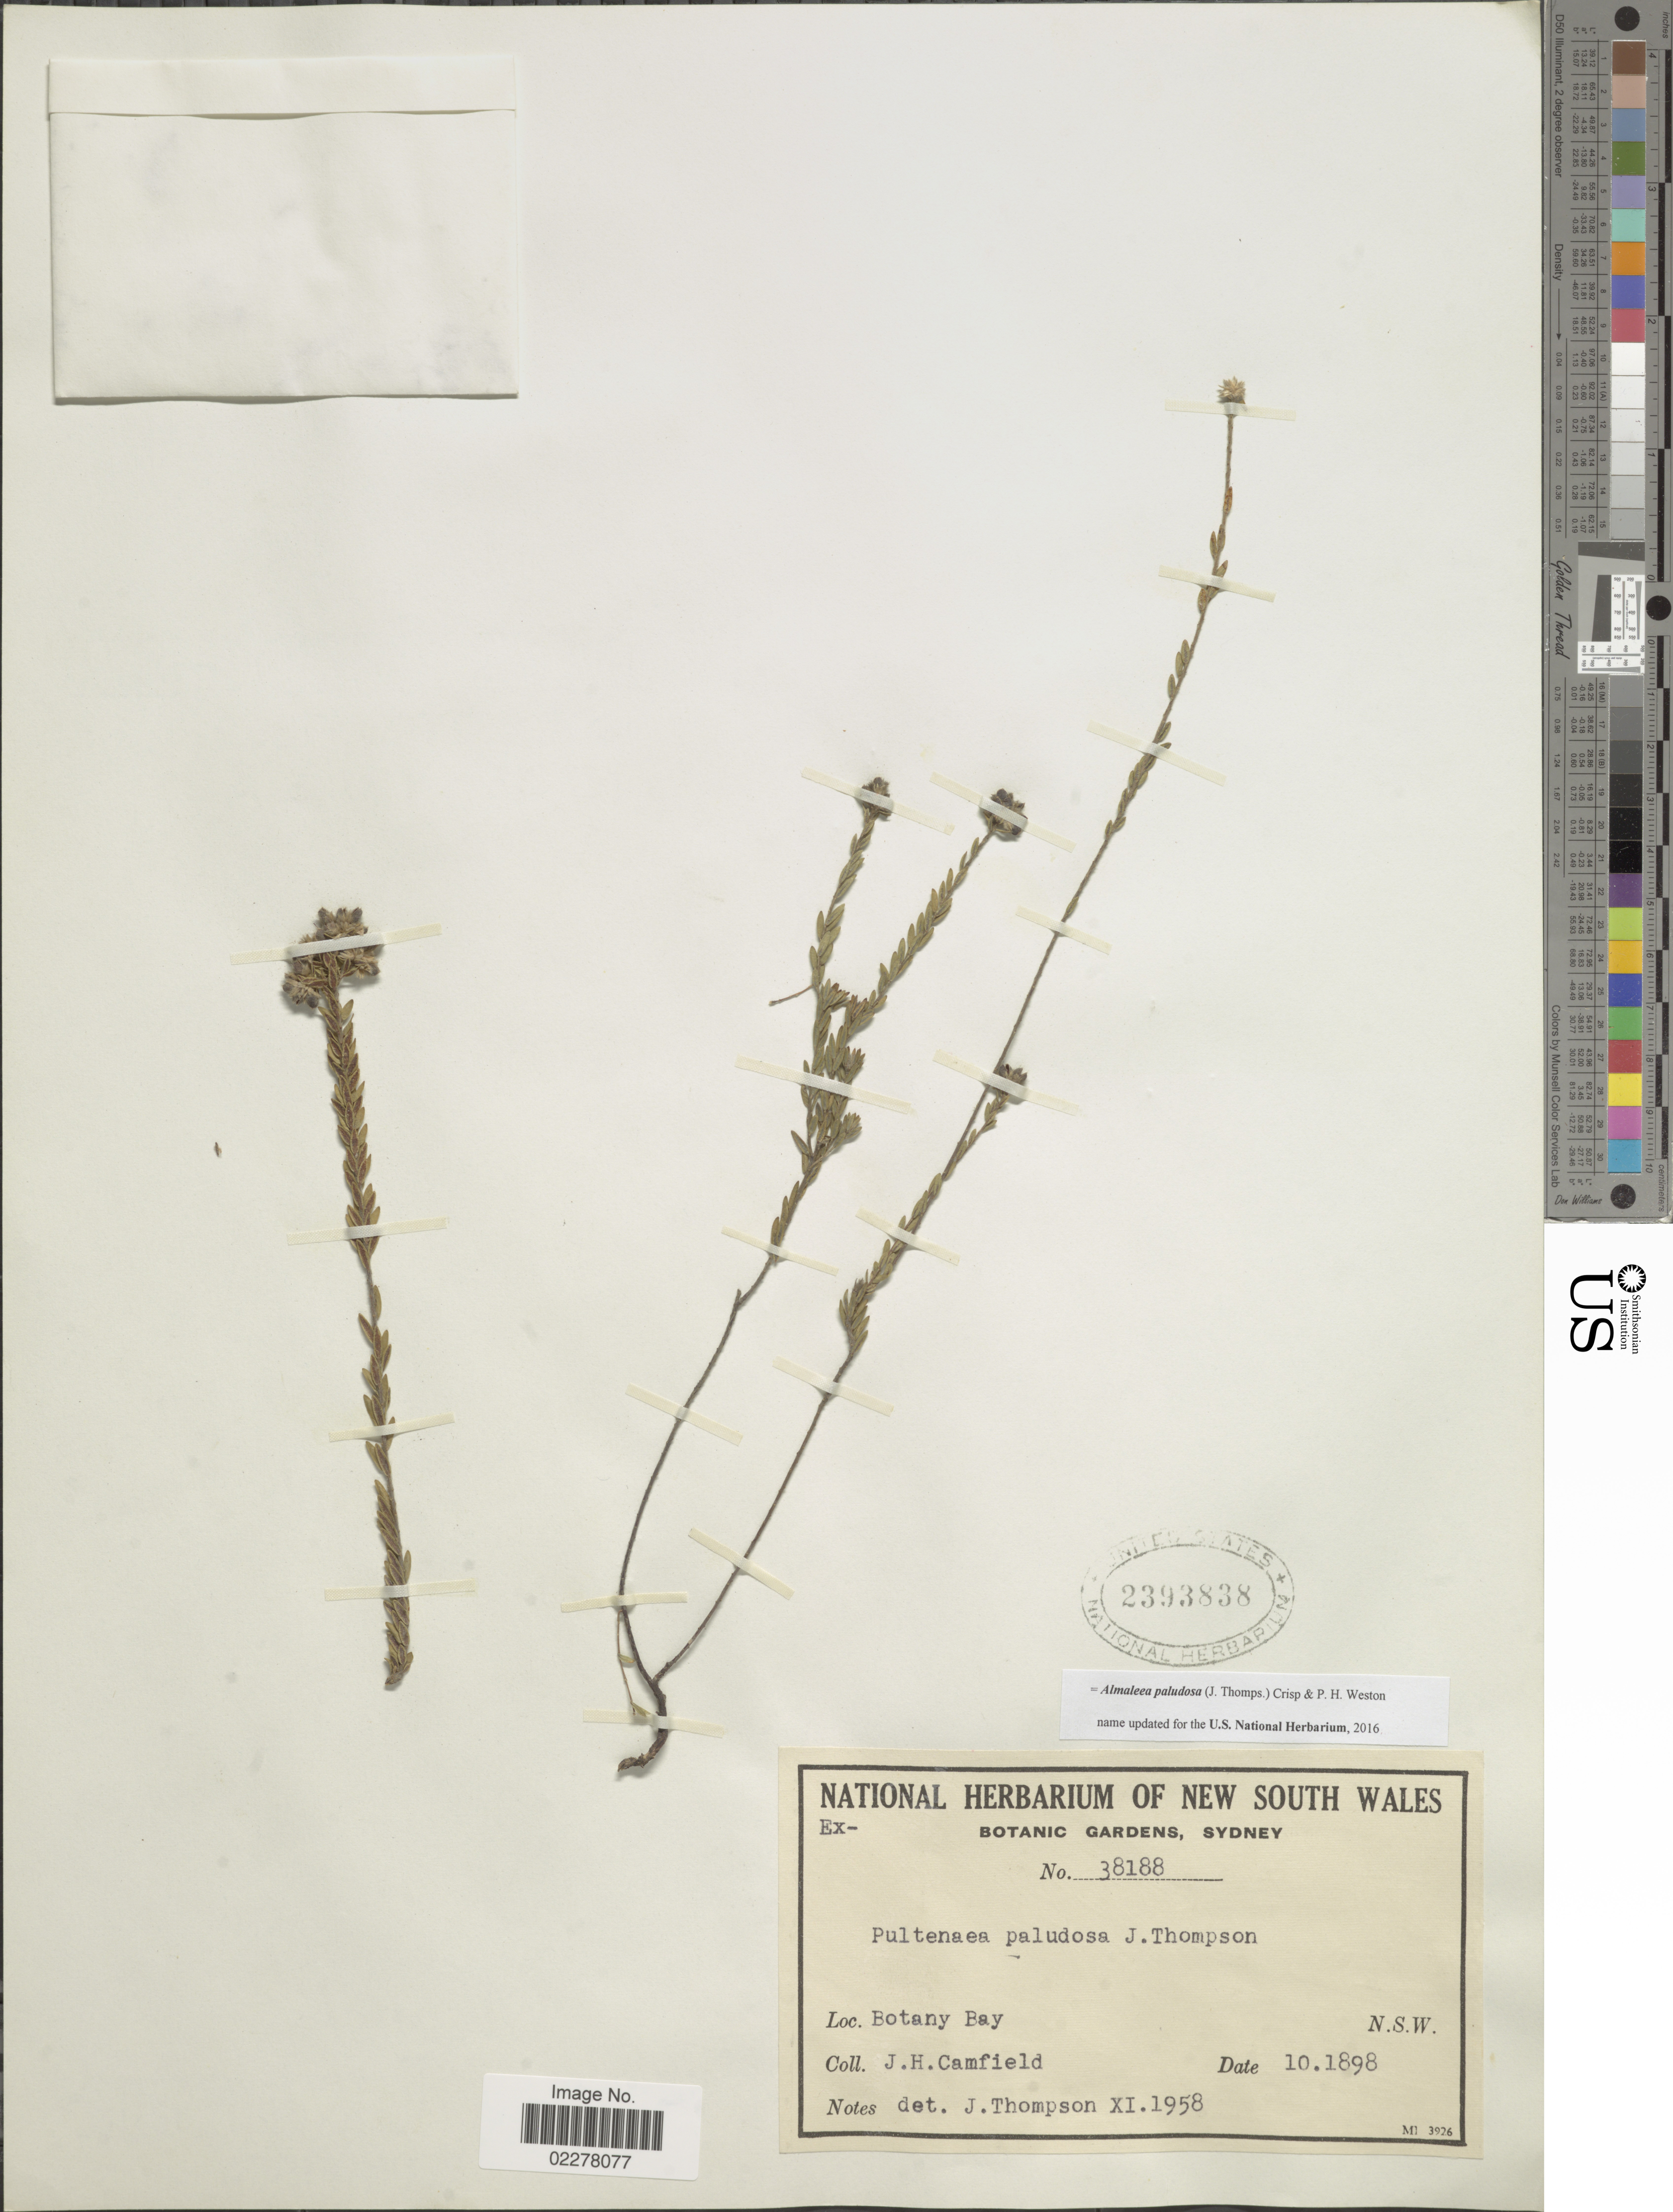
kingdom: Plantae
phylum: Tracheophyta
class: Magnoliopsida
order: Fabales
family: Fabaceae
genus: Almaleea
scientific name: Almaleea paludosa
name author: (J. Thompson) Crisp & P.H.Weston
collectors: J. Camfield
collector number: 38188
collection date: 1898-10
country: Australia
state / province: New South Wales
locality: Botany Bay. N.S.W.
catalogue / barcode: US 2393838